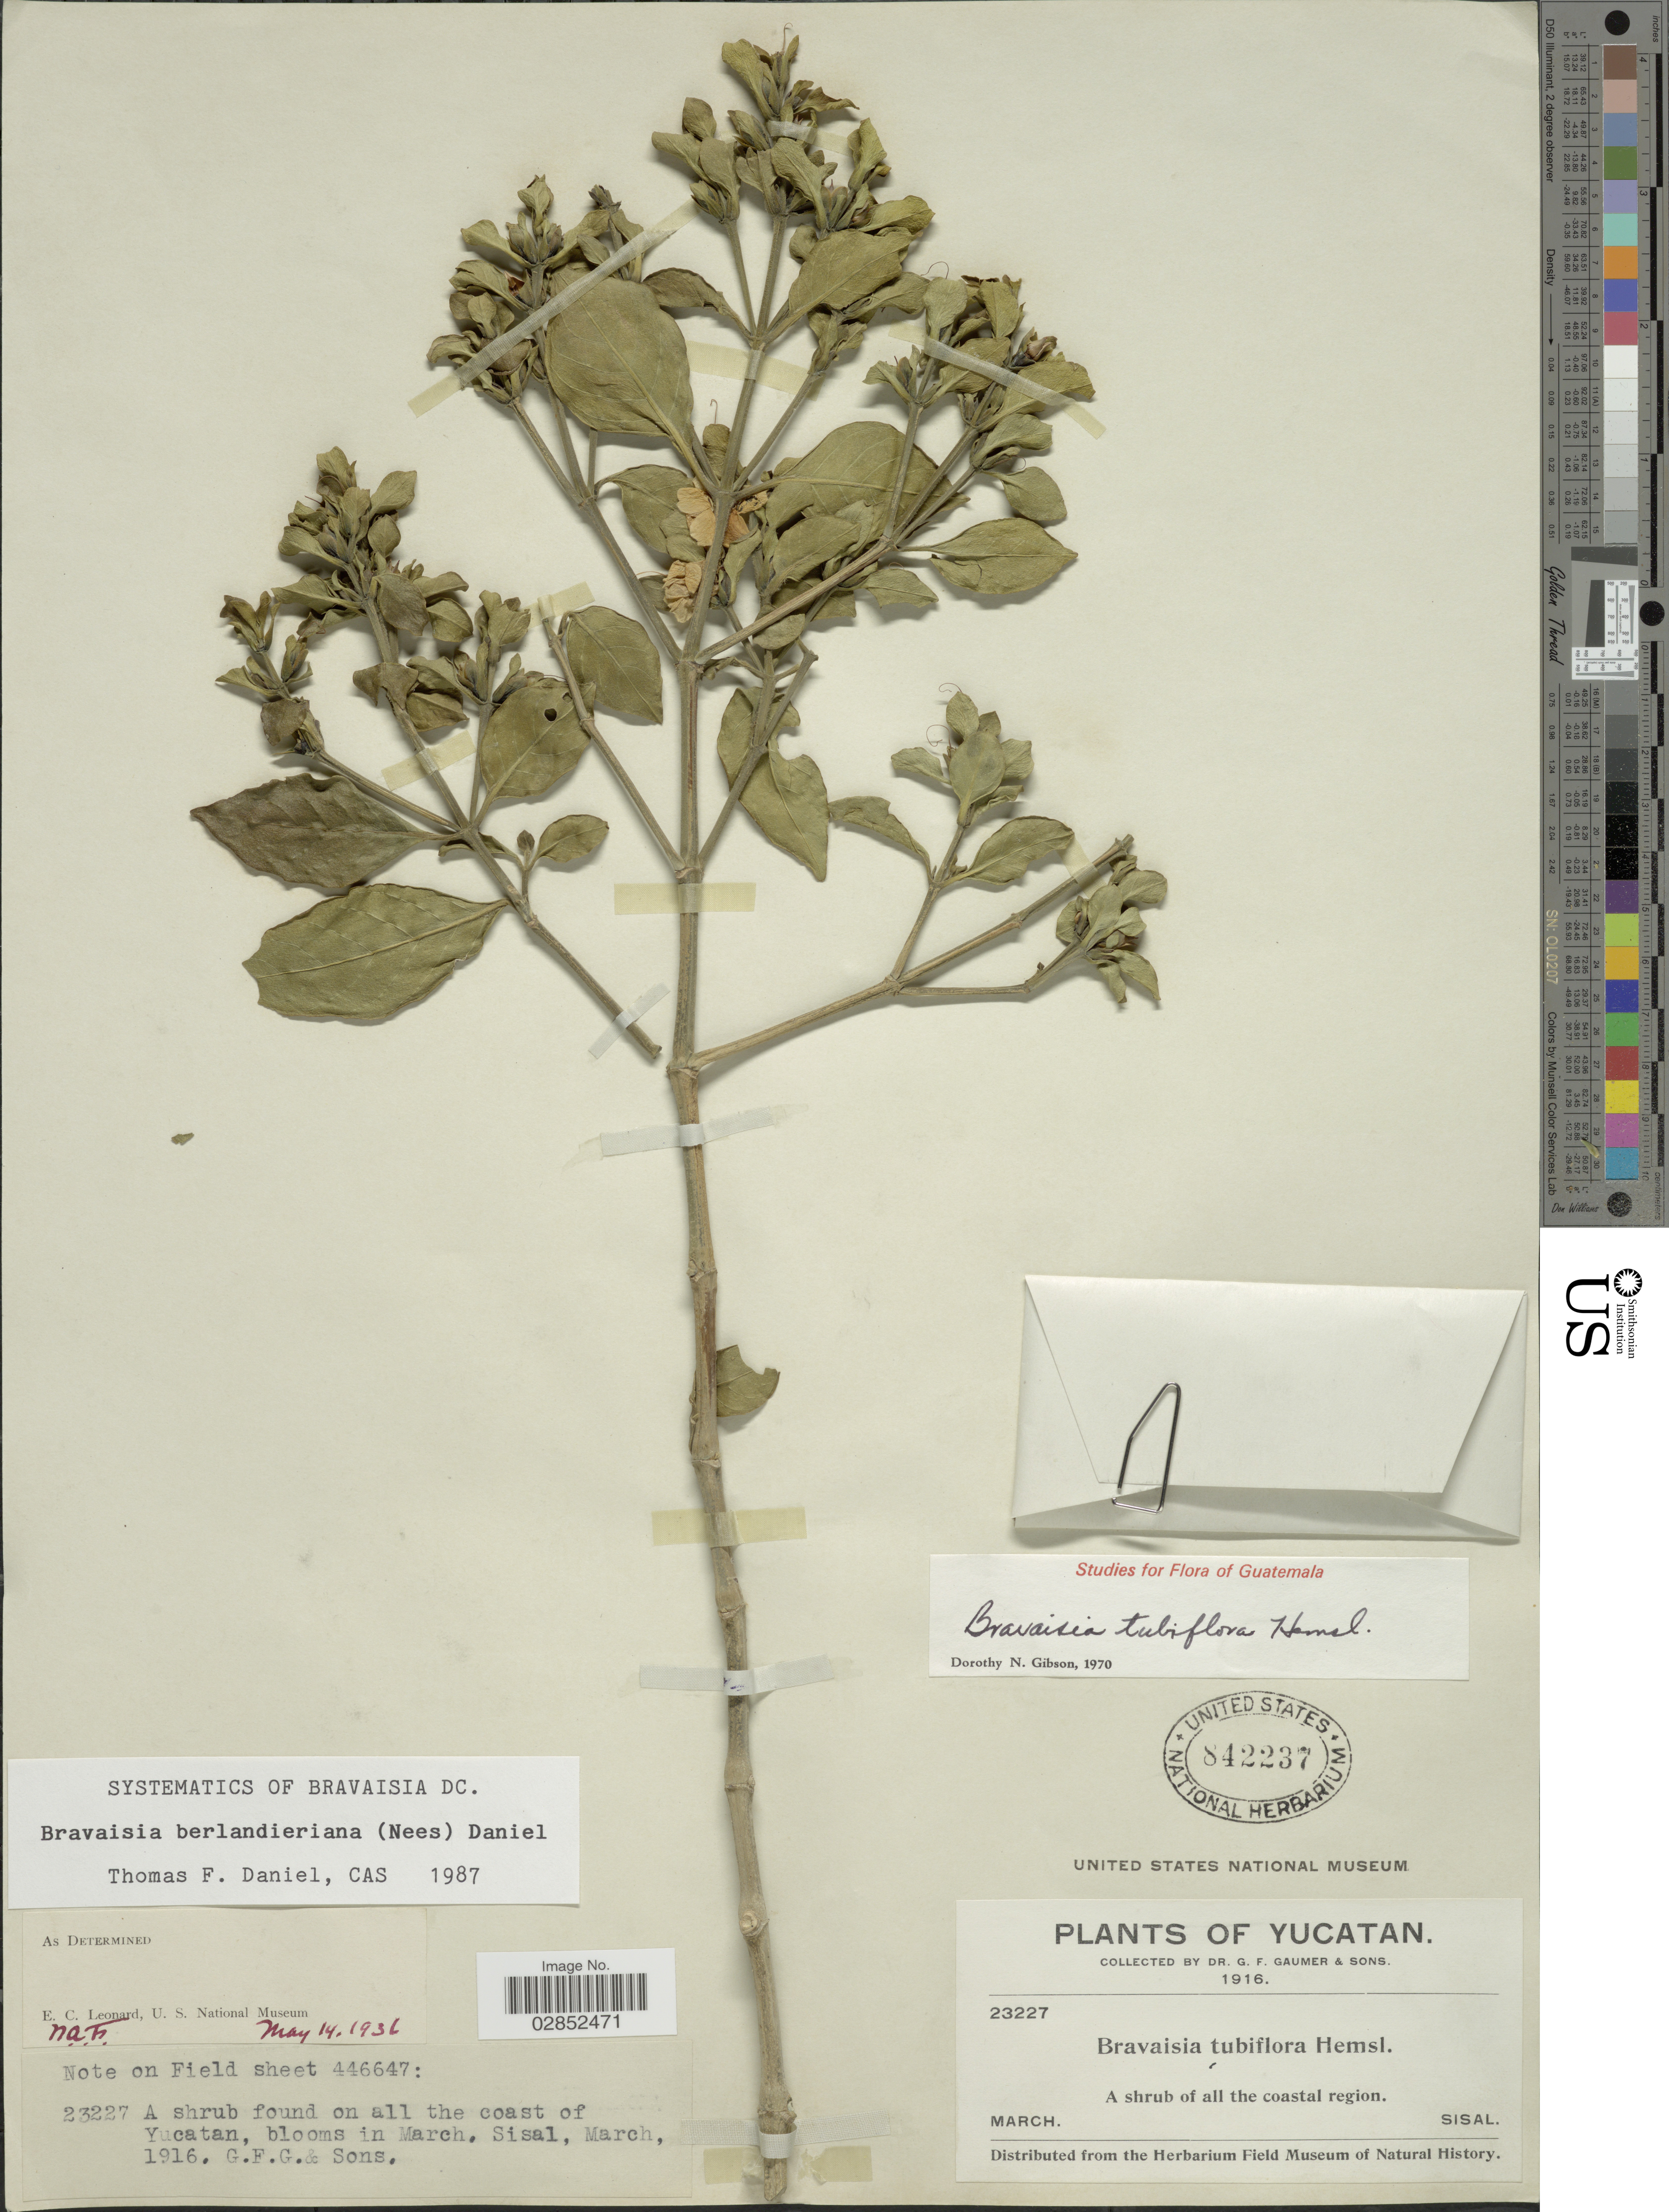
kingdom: Plantae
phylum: Tracheophyta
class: Magnoliopsida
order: Lamiales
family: Acanthaceae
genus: Bravaisia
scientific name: Bravaisia berlandieriana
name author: (Nees) T.F. Daniel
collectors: G. F. Gaumer & et al.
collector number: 23227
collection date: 1916-03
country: Mexico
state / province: Yucatán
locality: Sisal, A shrub of all the coastal region. On all the coast of Yucatan.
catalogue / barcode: US 542237